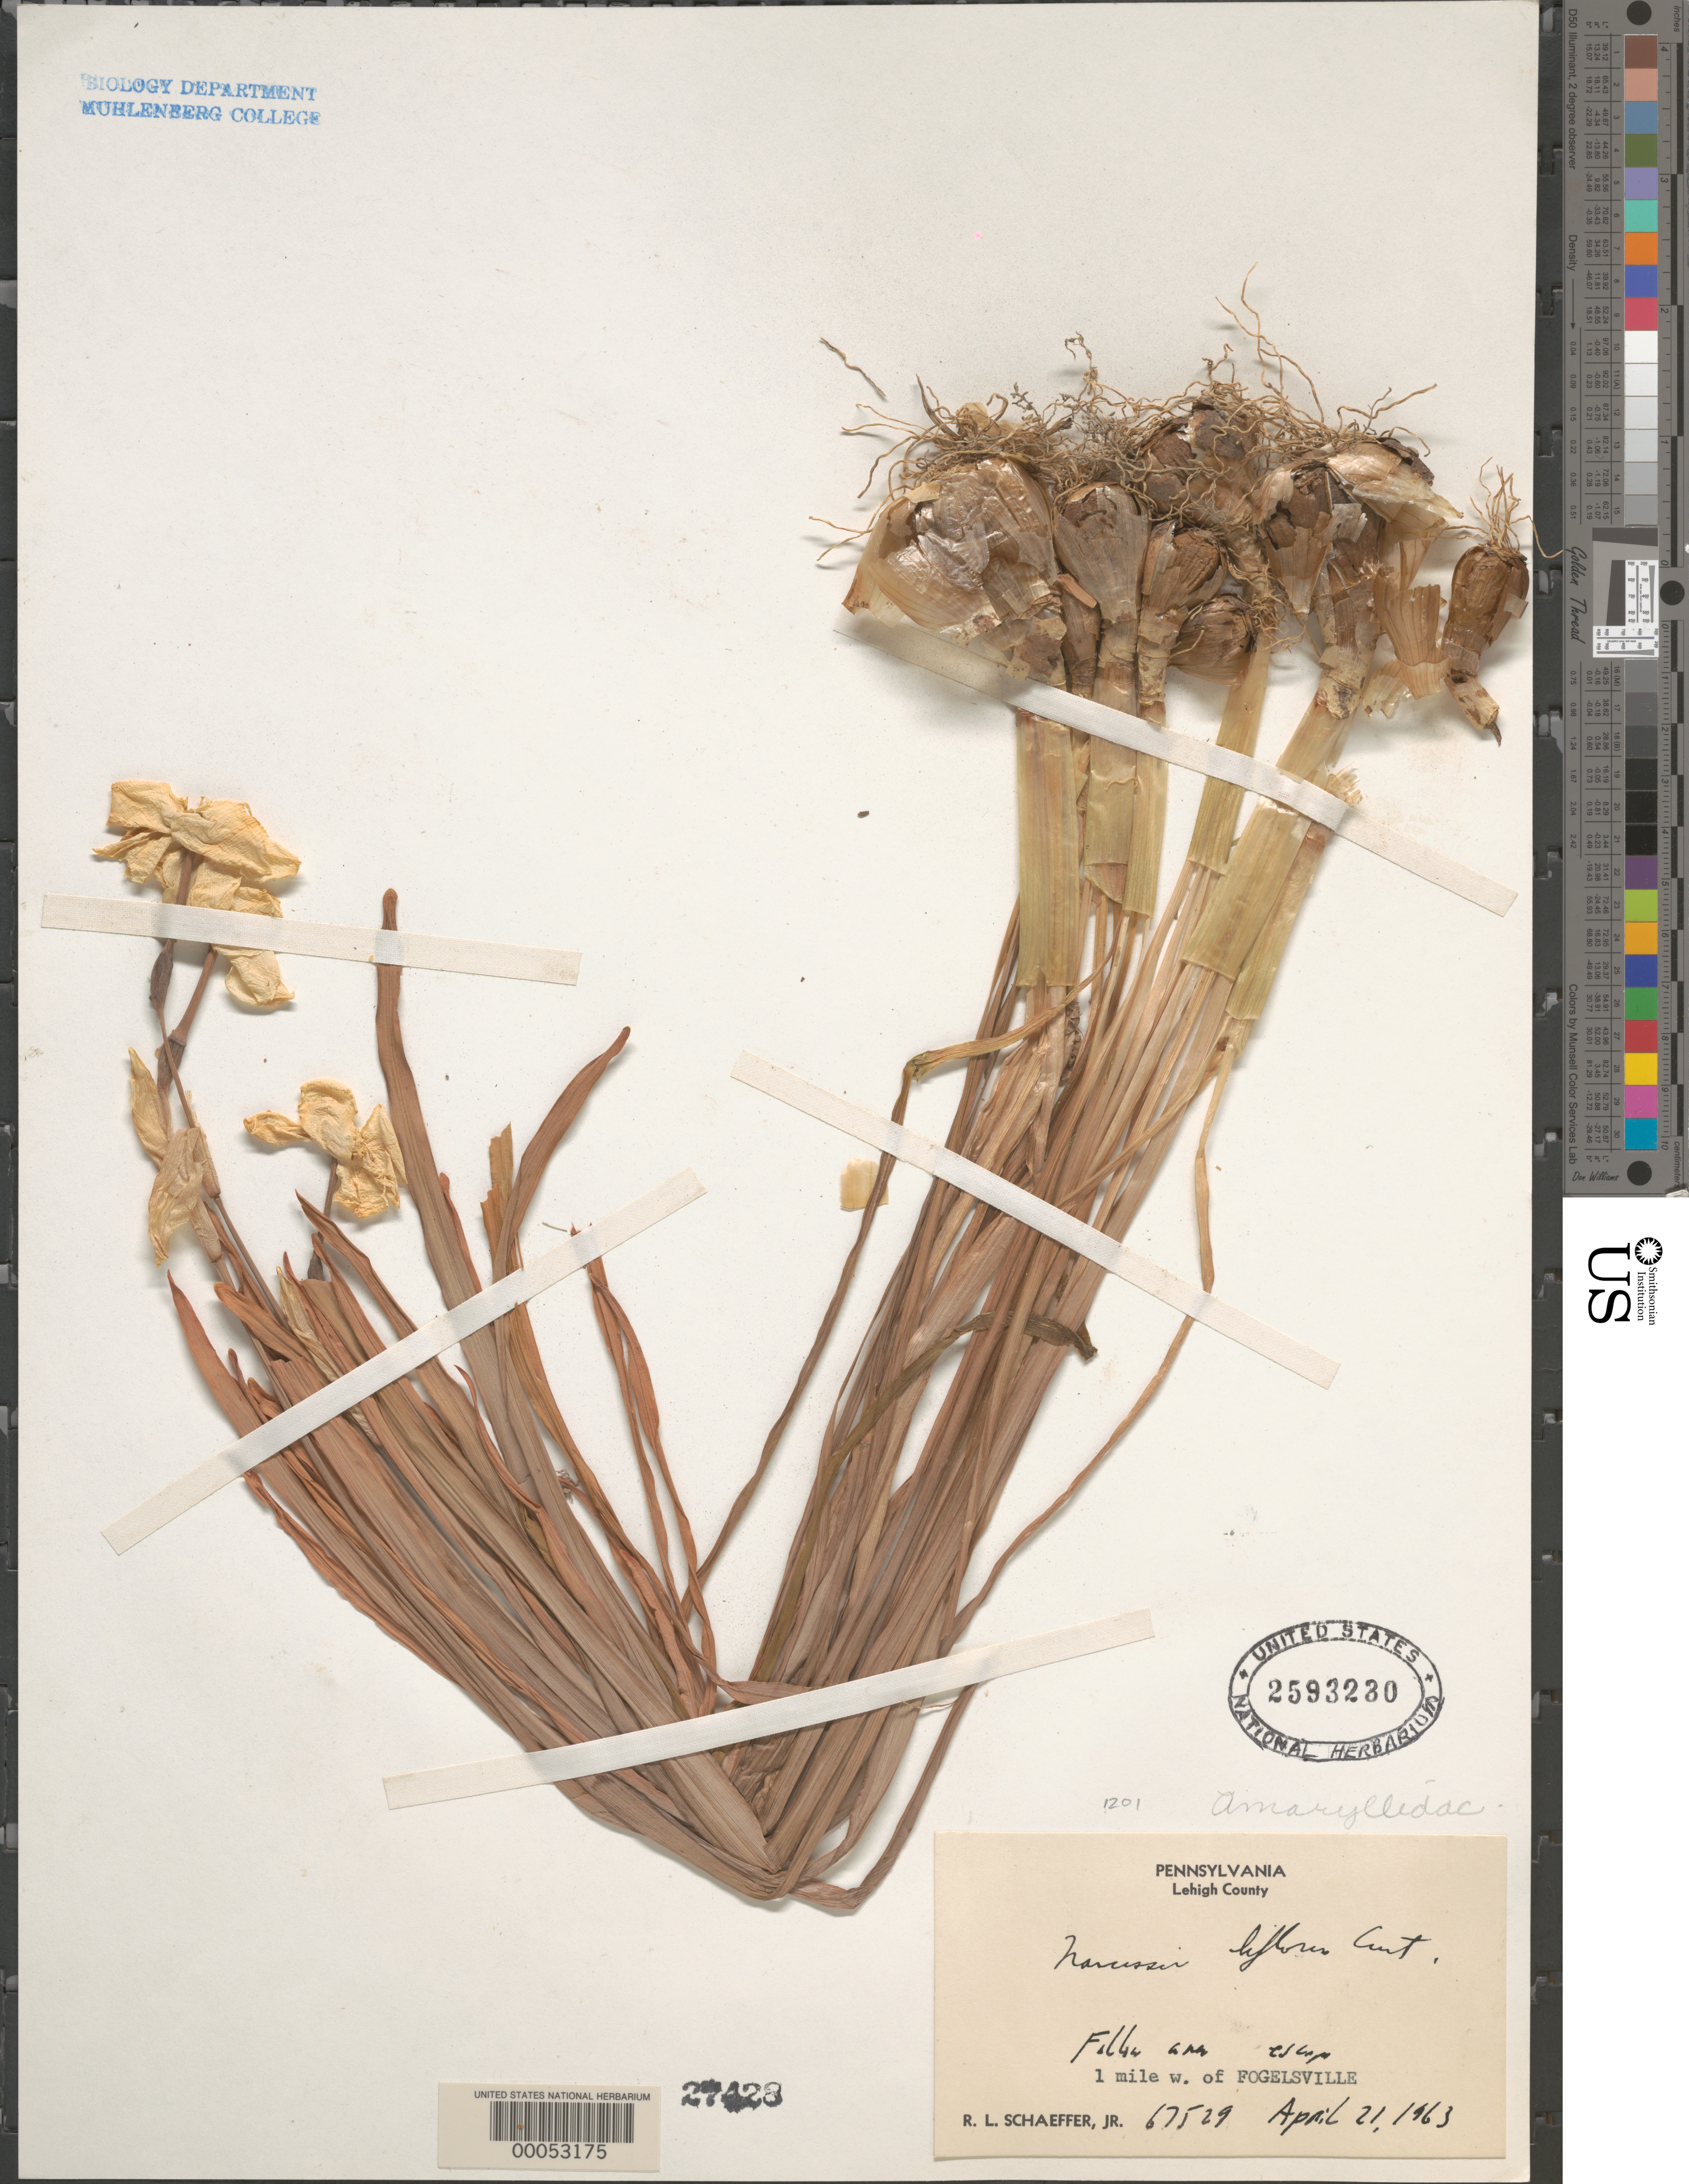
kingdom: Plantae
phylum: Tracheophyta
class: Liliopsida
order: Asparagales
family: Amaryllidaceae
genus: Narcissus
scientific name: Narcissus biflorus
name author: Curtis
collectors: R. Schaeffer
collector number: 67529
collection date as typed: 21 Apr 1963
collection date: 1963-04-21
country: United States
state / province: Pennsylvania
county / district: Lehigh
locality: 1 mi. w of fogelsville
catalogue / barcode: US 2593230